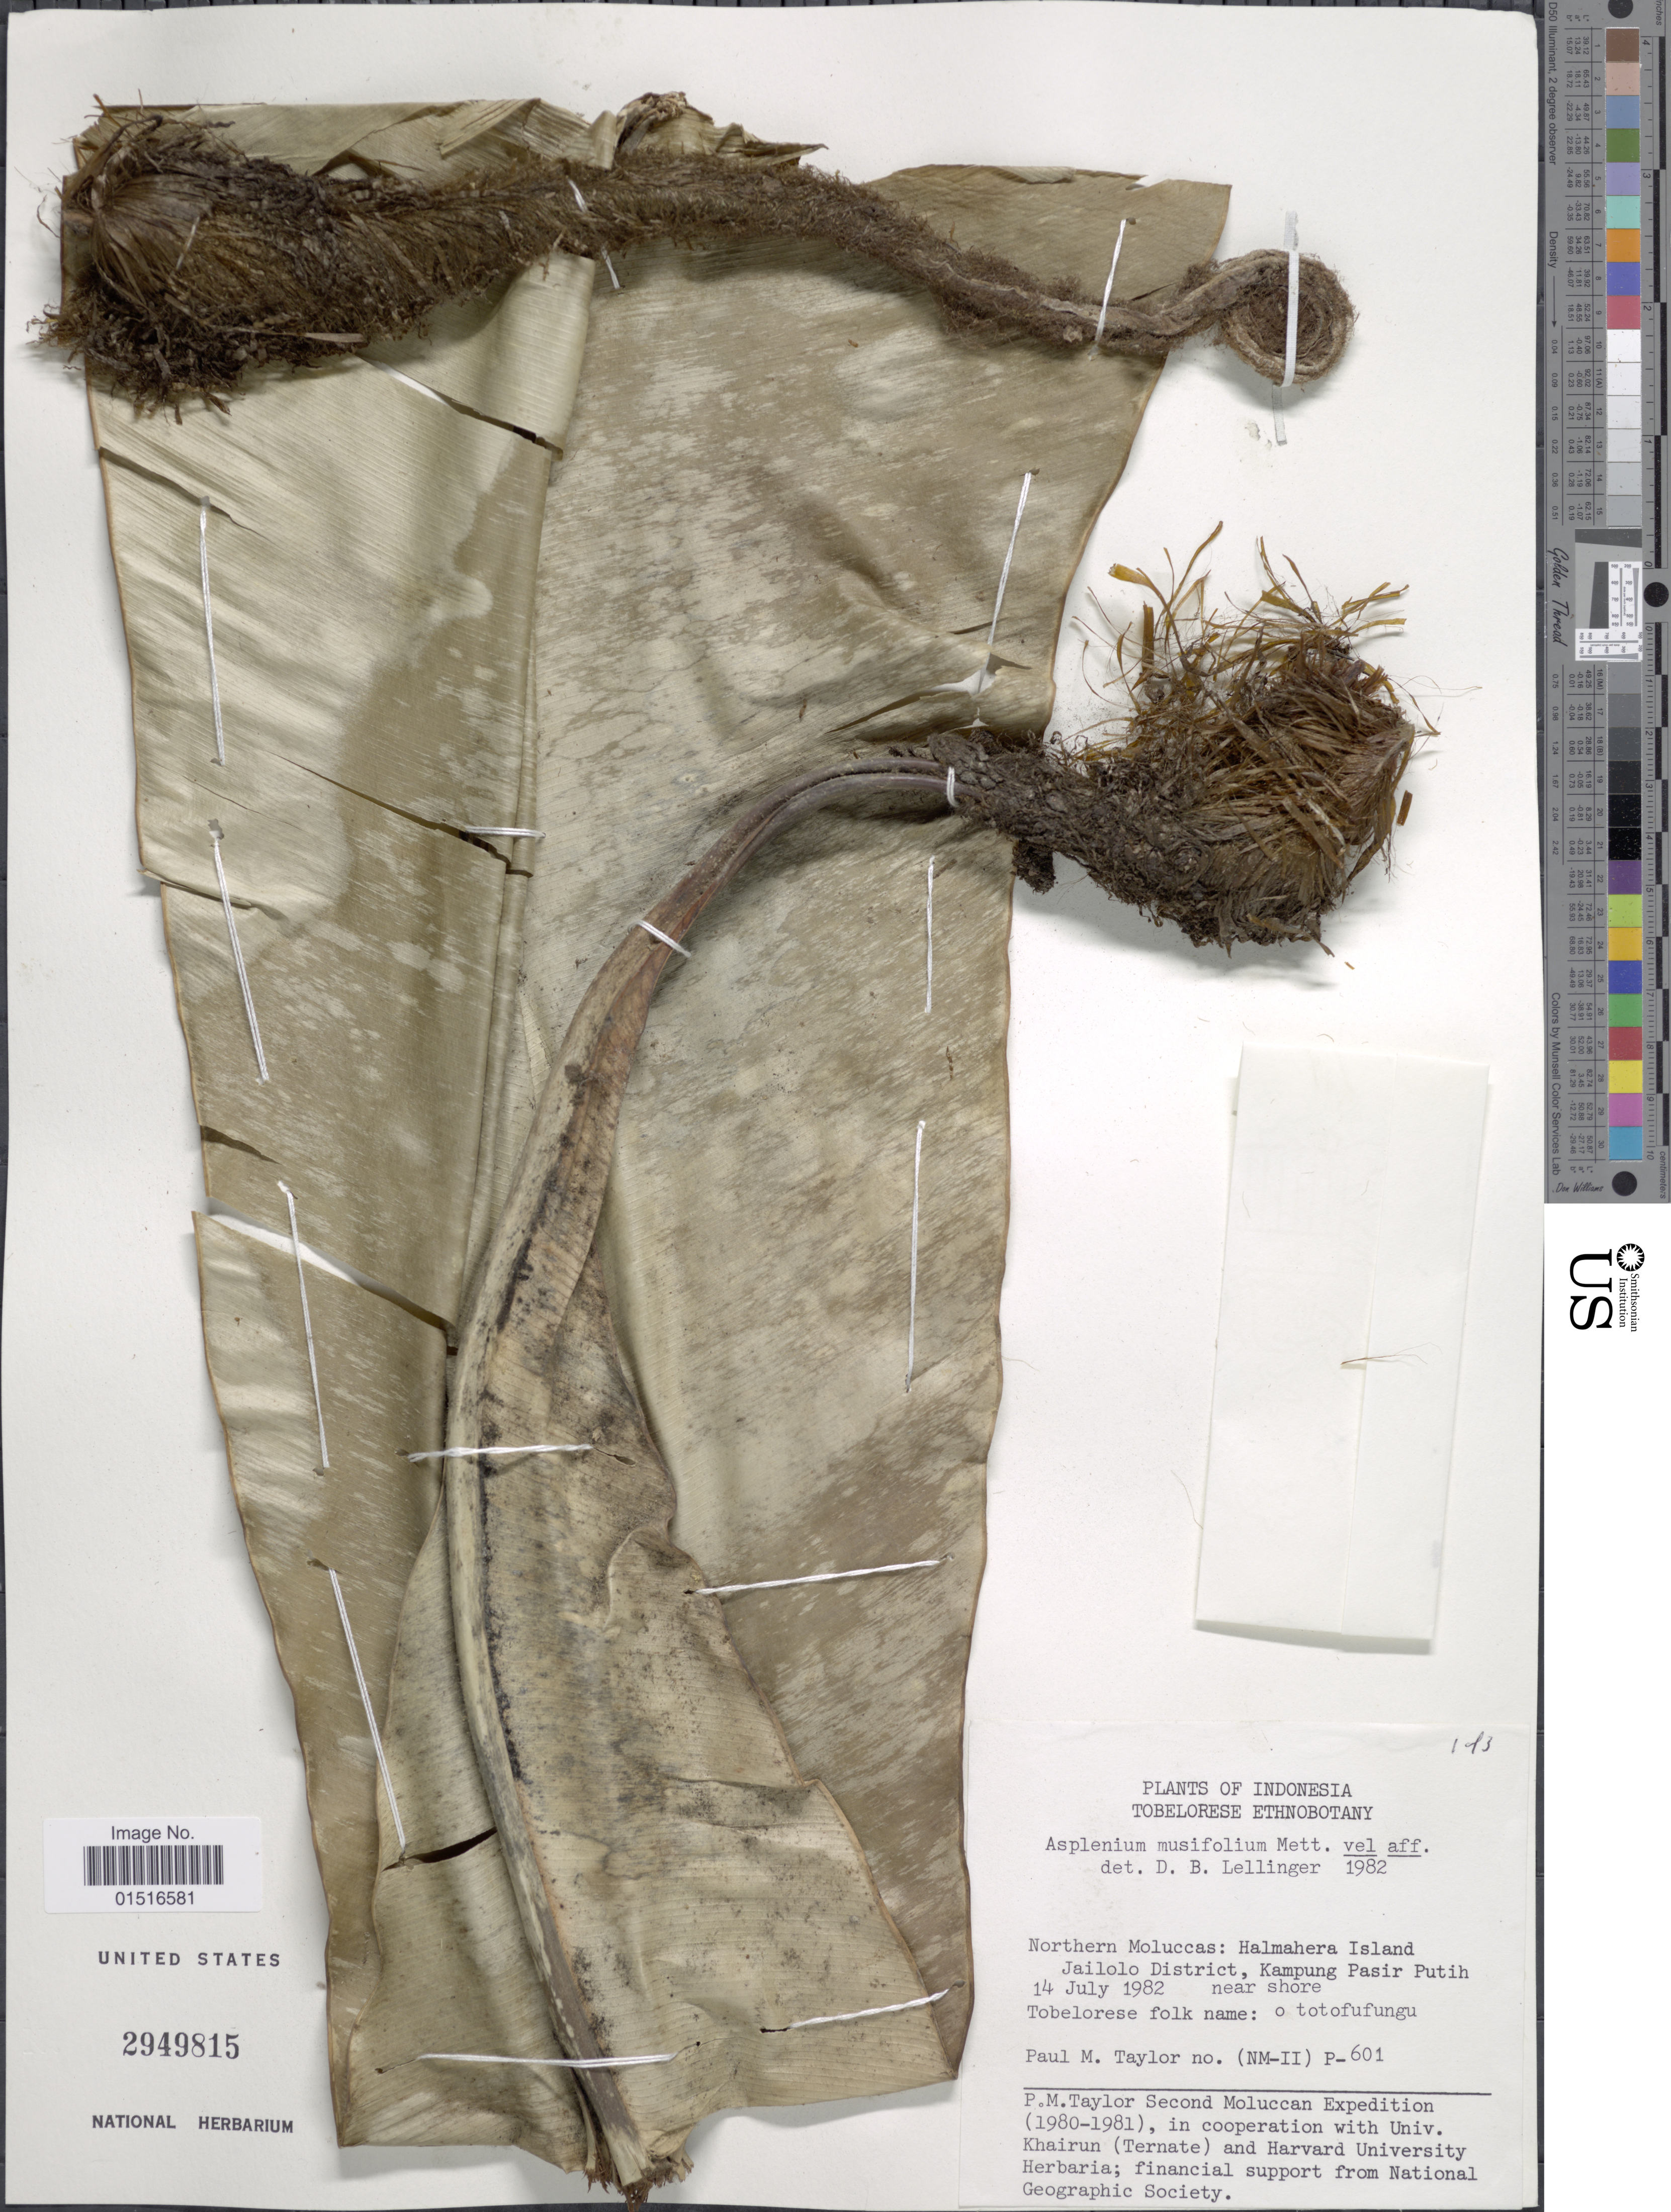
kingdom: Plantae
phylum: Tracheophyta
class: Polypodiopsida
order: Polypodiales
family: Aspleniaceae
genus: Asplenium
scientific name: Asplenium musifolium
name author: Mett.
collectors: P. M. Taylor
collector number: (NM-11) P-601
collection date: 1982-07-14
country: Indonesia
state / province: Maluku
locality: Northern Moluccas: Halmahera Island Jailolo District, Kampung Pasir Putih, near shore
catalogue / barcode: US 2949815